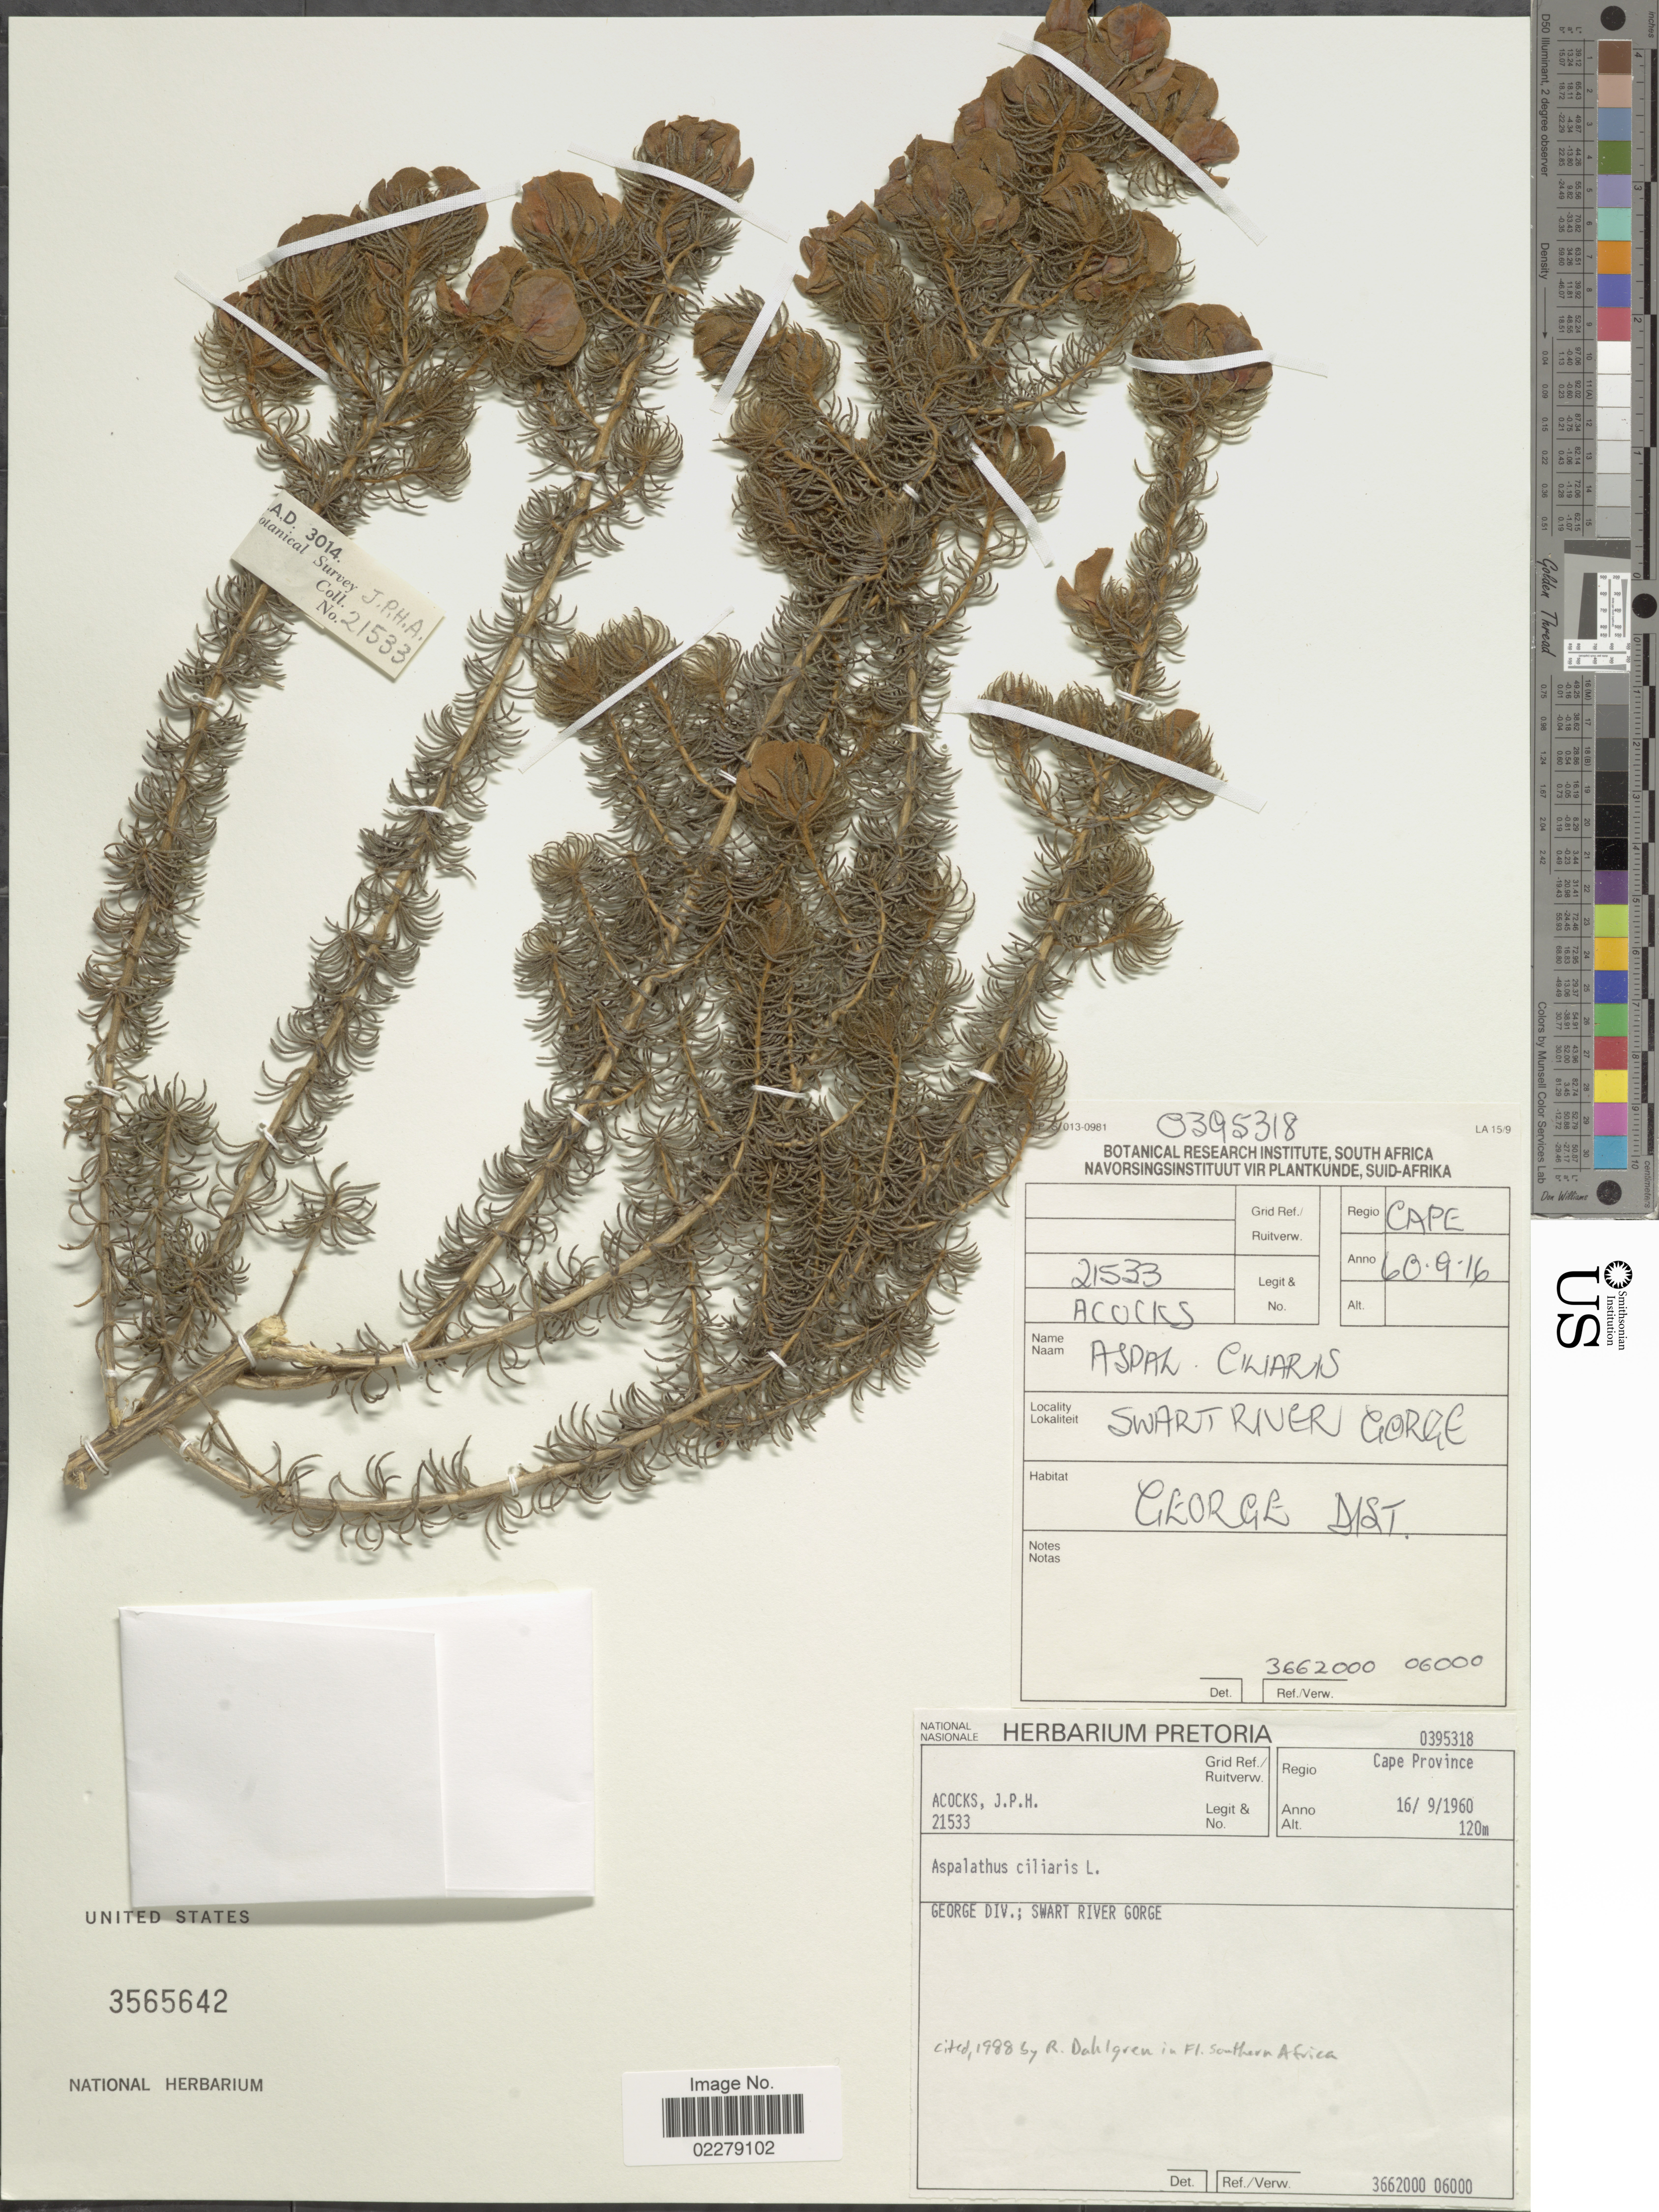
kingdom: Plantae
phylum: Tracheophyta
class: Magnoliopsida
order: Fabales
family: Fabaceae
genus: Aspalathus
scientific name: Aspalathus ciliaris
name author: L.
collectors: J. P. Acocks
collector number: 21533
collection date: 1960-09-16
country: South Africa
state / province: Western Cape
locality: George Din.; Swart River Gorge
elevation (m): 120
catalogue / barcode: US 3565642